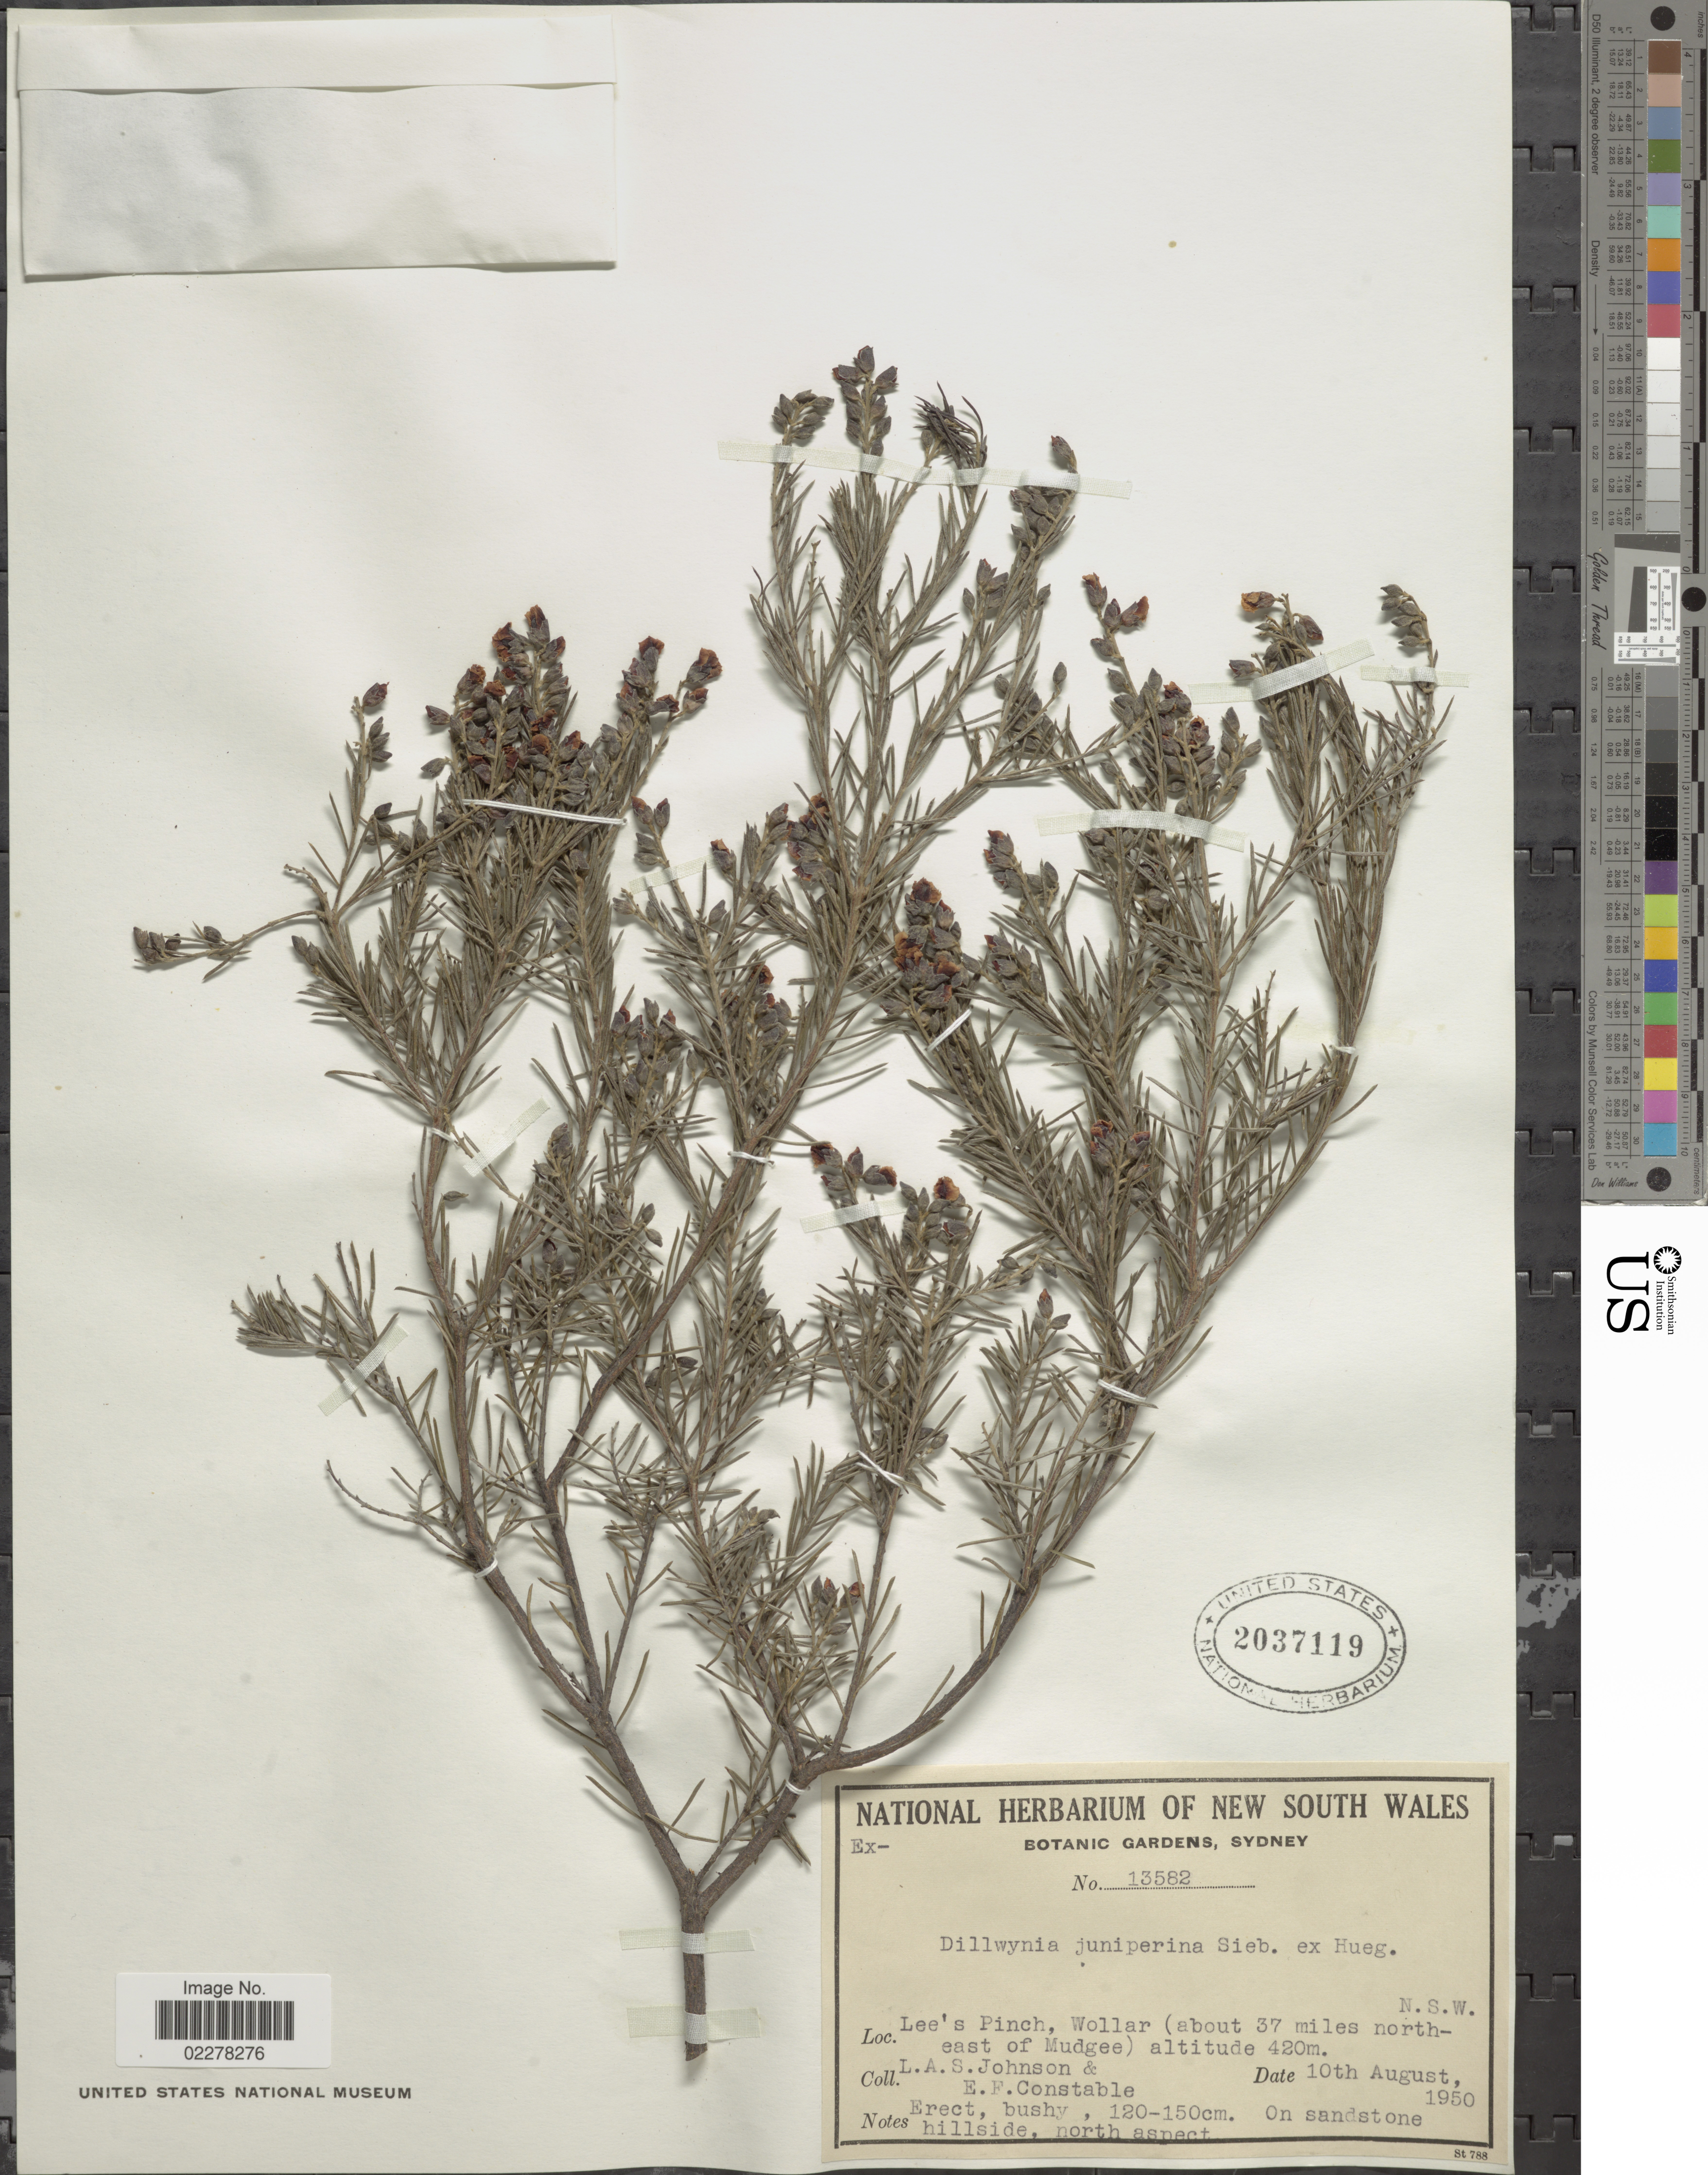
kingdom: Plantae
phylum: Tracheophyta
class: Magnoliopsida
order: Fabales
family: Fabaceae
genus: Dillwynia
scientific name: Dillwynia juniperina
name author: Lodd.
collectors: L. A. S. Johnson & E. F. Constable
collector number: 13582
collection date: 1950-08-10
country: Australia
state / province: New South Wales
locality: Lee's Pinch, Wollar (about 37 miles north-east of Mudgee). N.S.W.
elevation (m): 420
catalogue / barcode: US 2037119